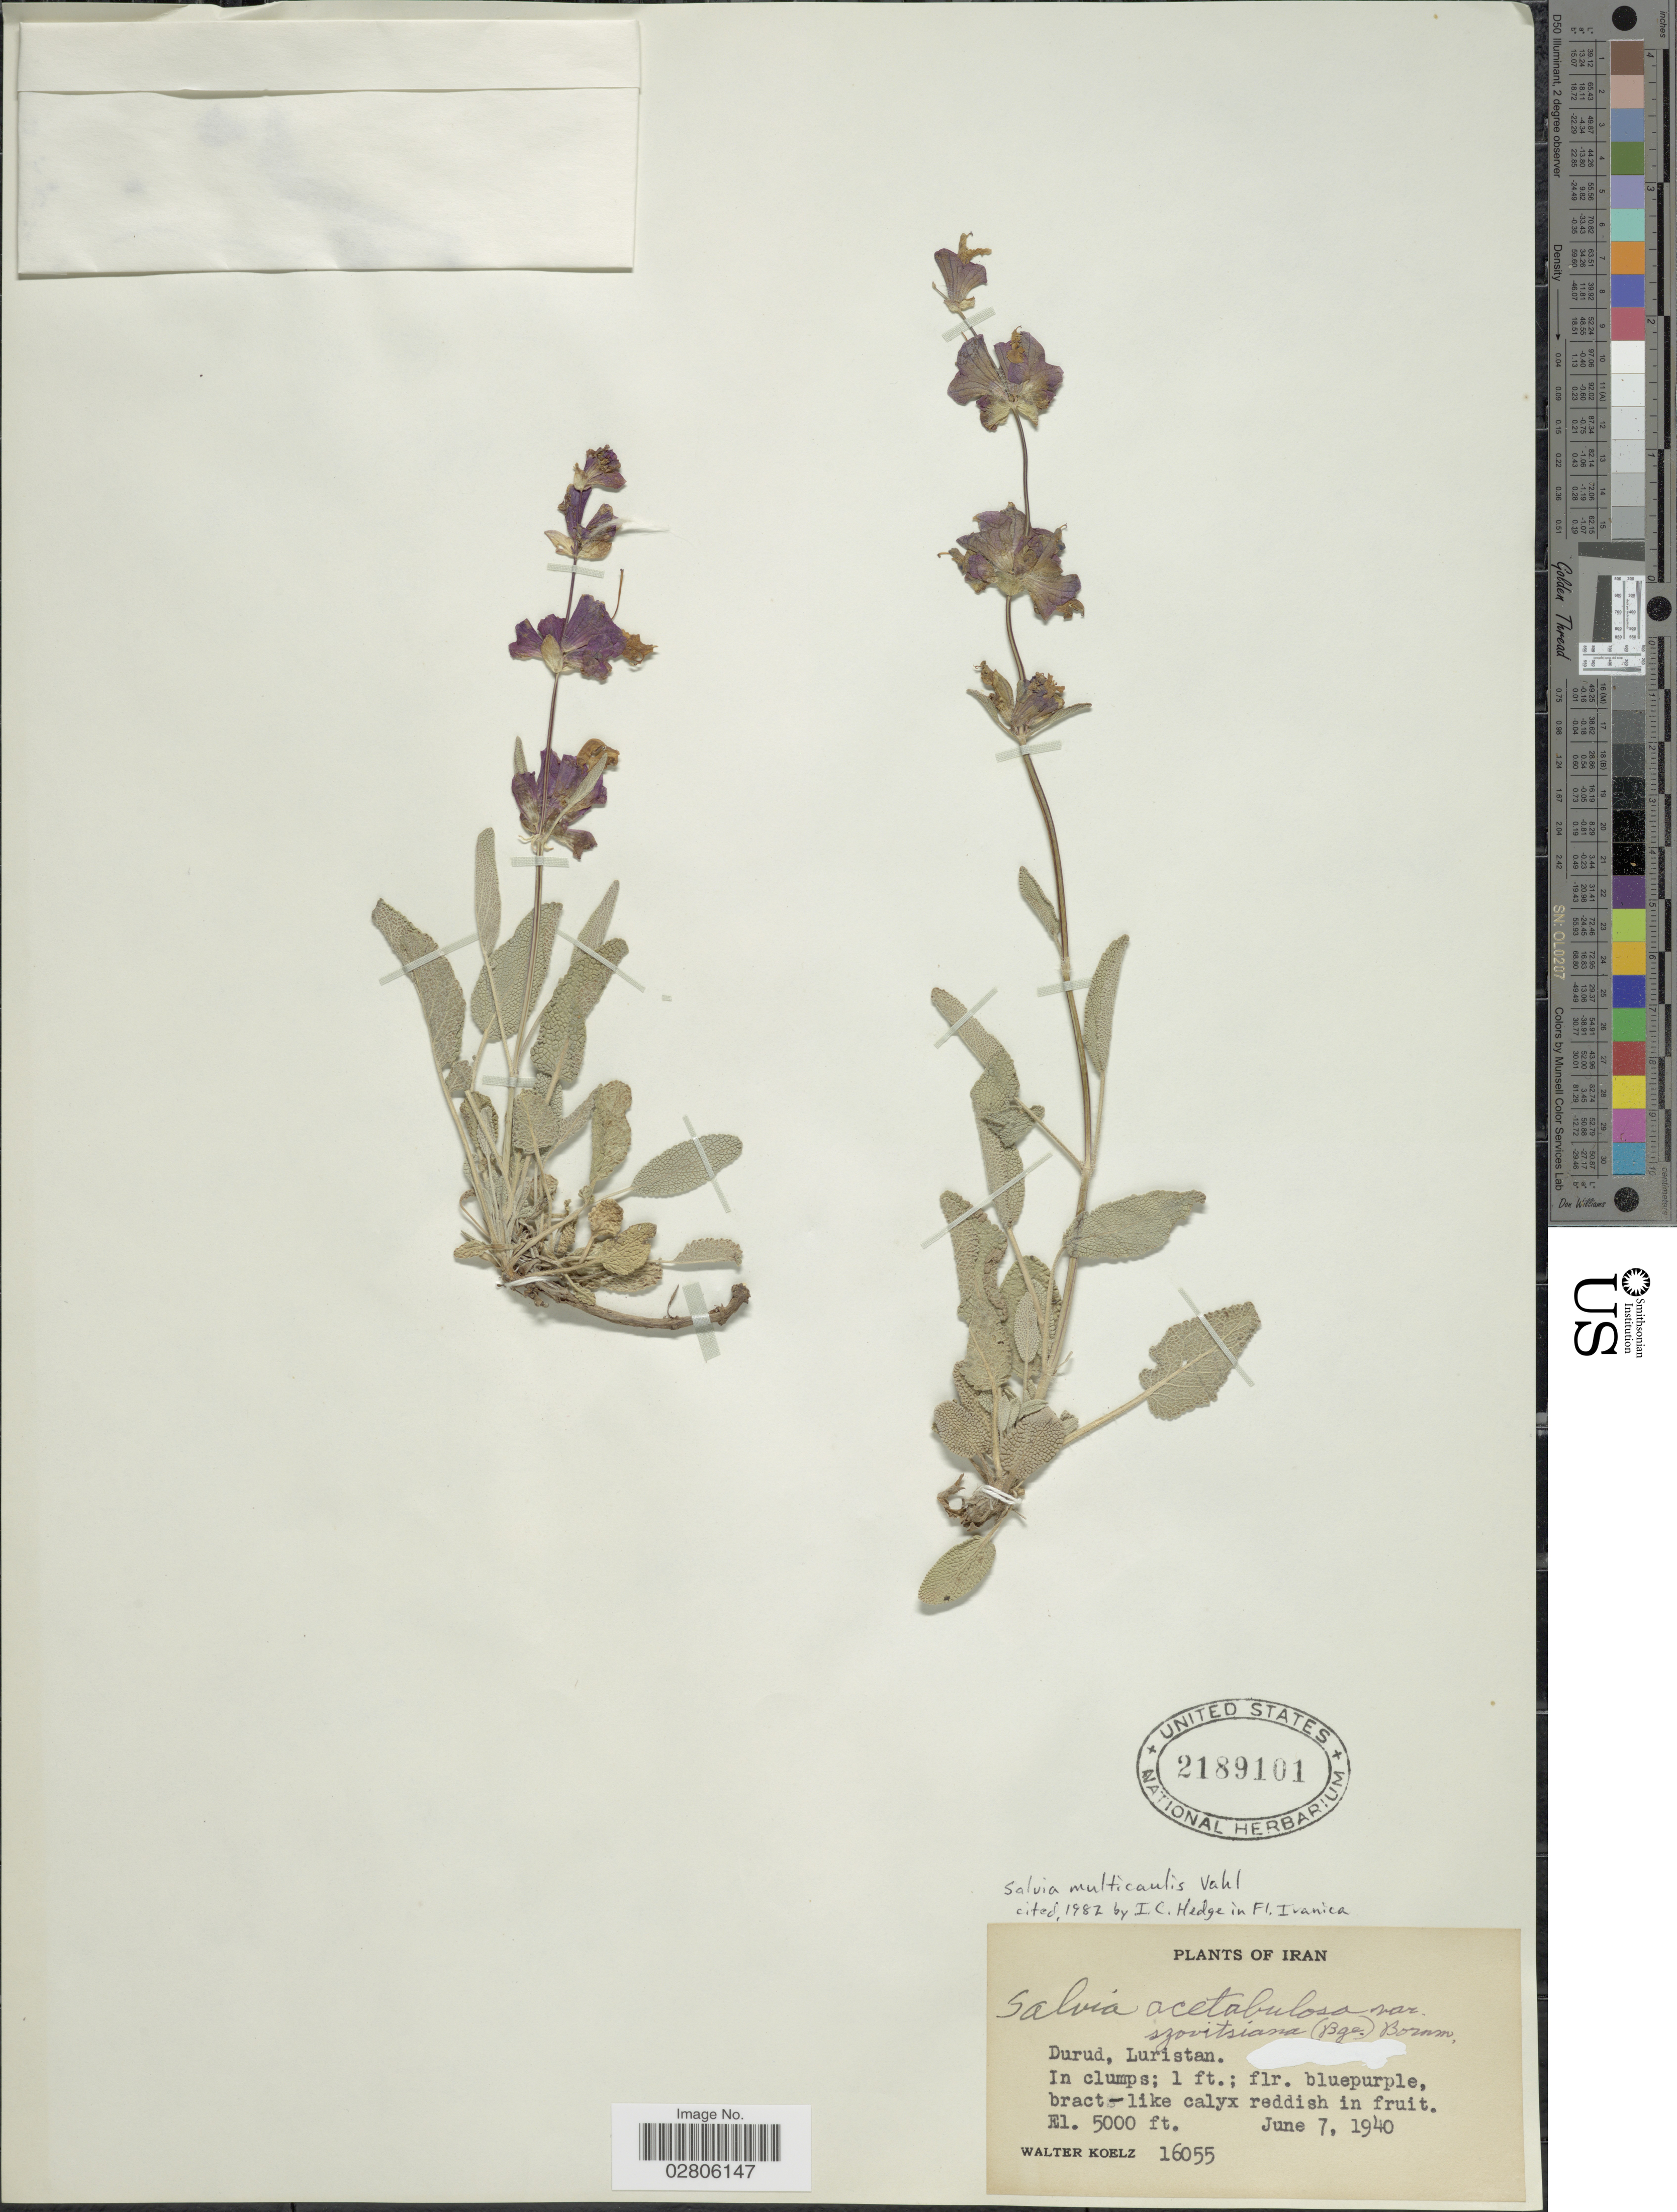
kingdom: Plantae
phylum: Tracheophyta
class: Magnoliopsida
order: Lamiales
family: Lamiaceae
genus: Salvia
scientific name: Salvia multicaulis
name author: Vahl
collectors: W. N. Koelz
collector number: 16055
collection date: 1940-06-07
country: Iran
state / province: Lorestan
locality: Durud, Luristan.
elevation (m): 1524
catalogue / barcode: US 2189101